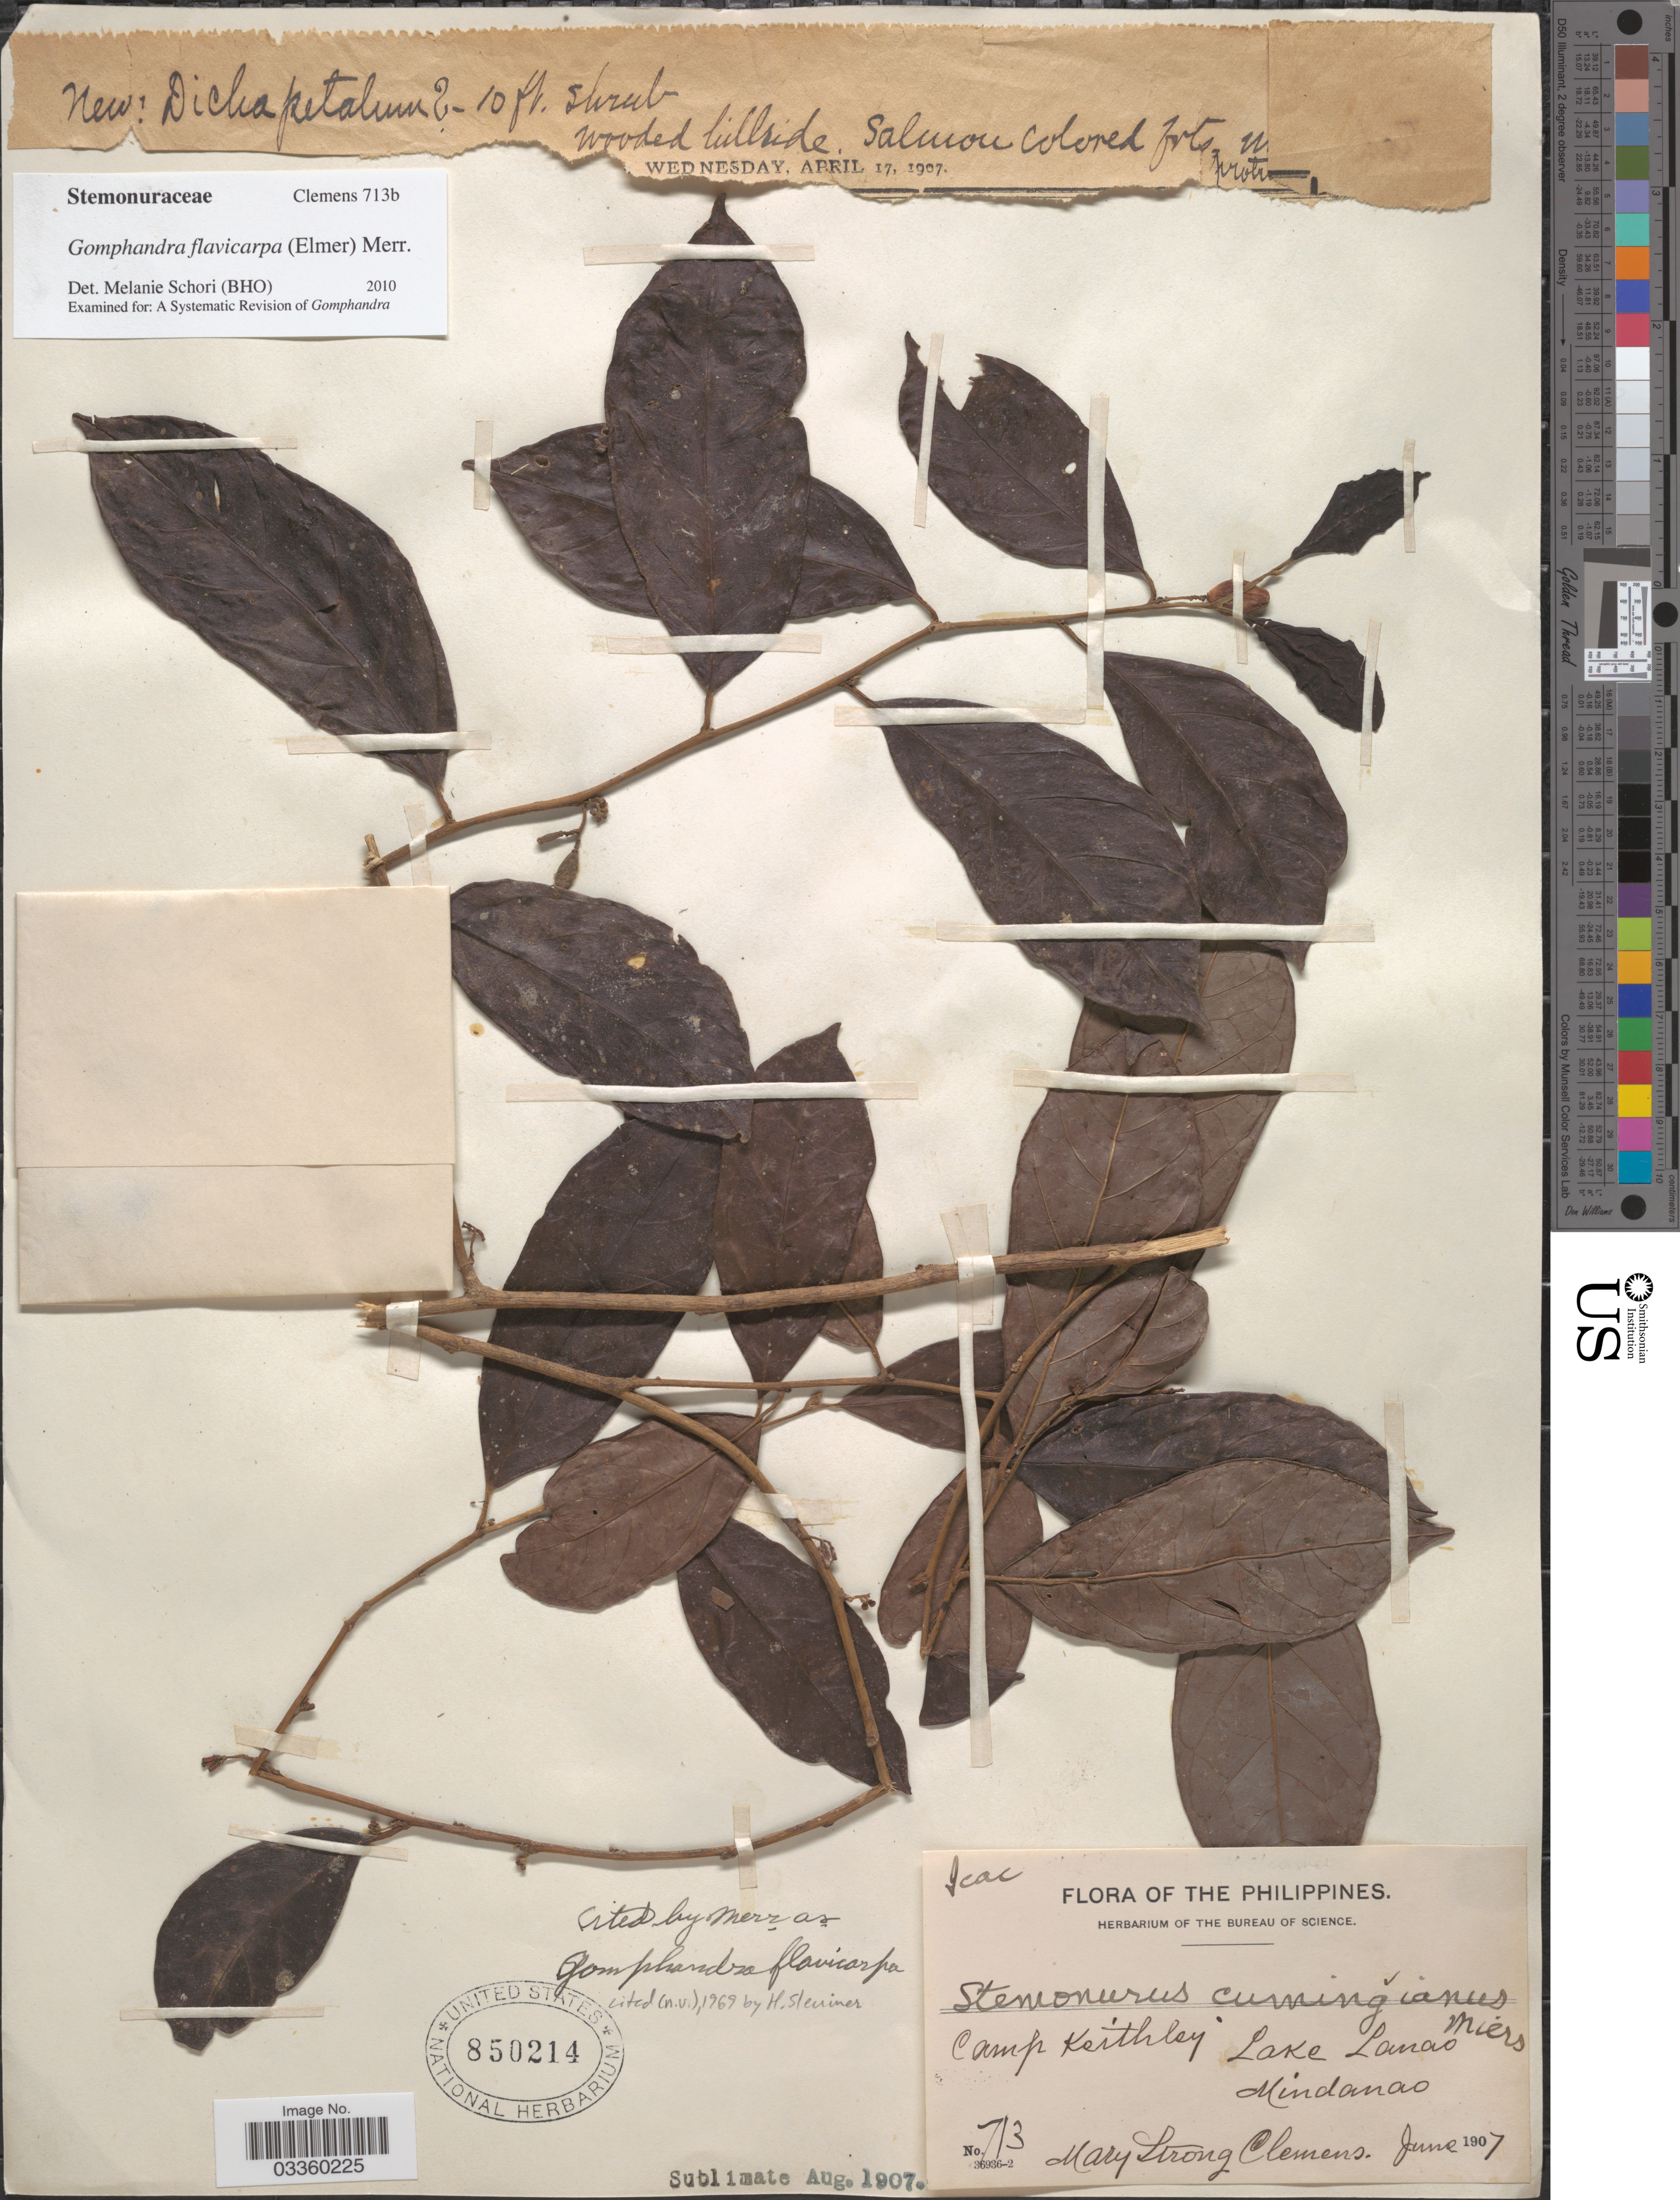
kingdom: Plantae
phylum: Tracheophyta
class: Magnoliopsida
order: Cardiopteridales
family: Stemonuraceae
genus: Gomphandra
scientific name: Gomphandra flavicarpa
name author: (Elmer) Merr.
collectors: M. S. Clemens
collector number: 713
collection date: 1907-06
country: Philippines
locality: Camp Keithley. Lake Lanao. Mindanao.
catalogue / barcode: US 850214